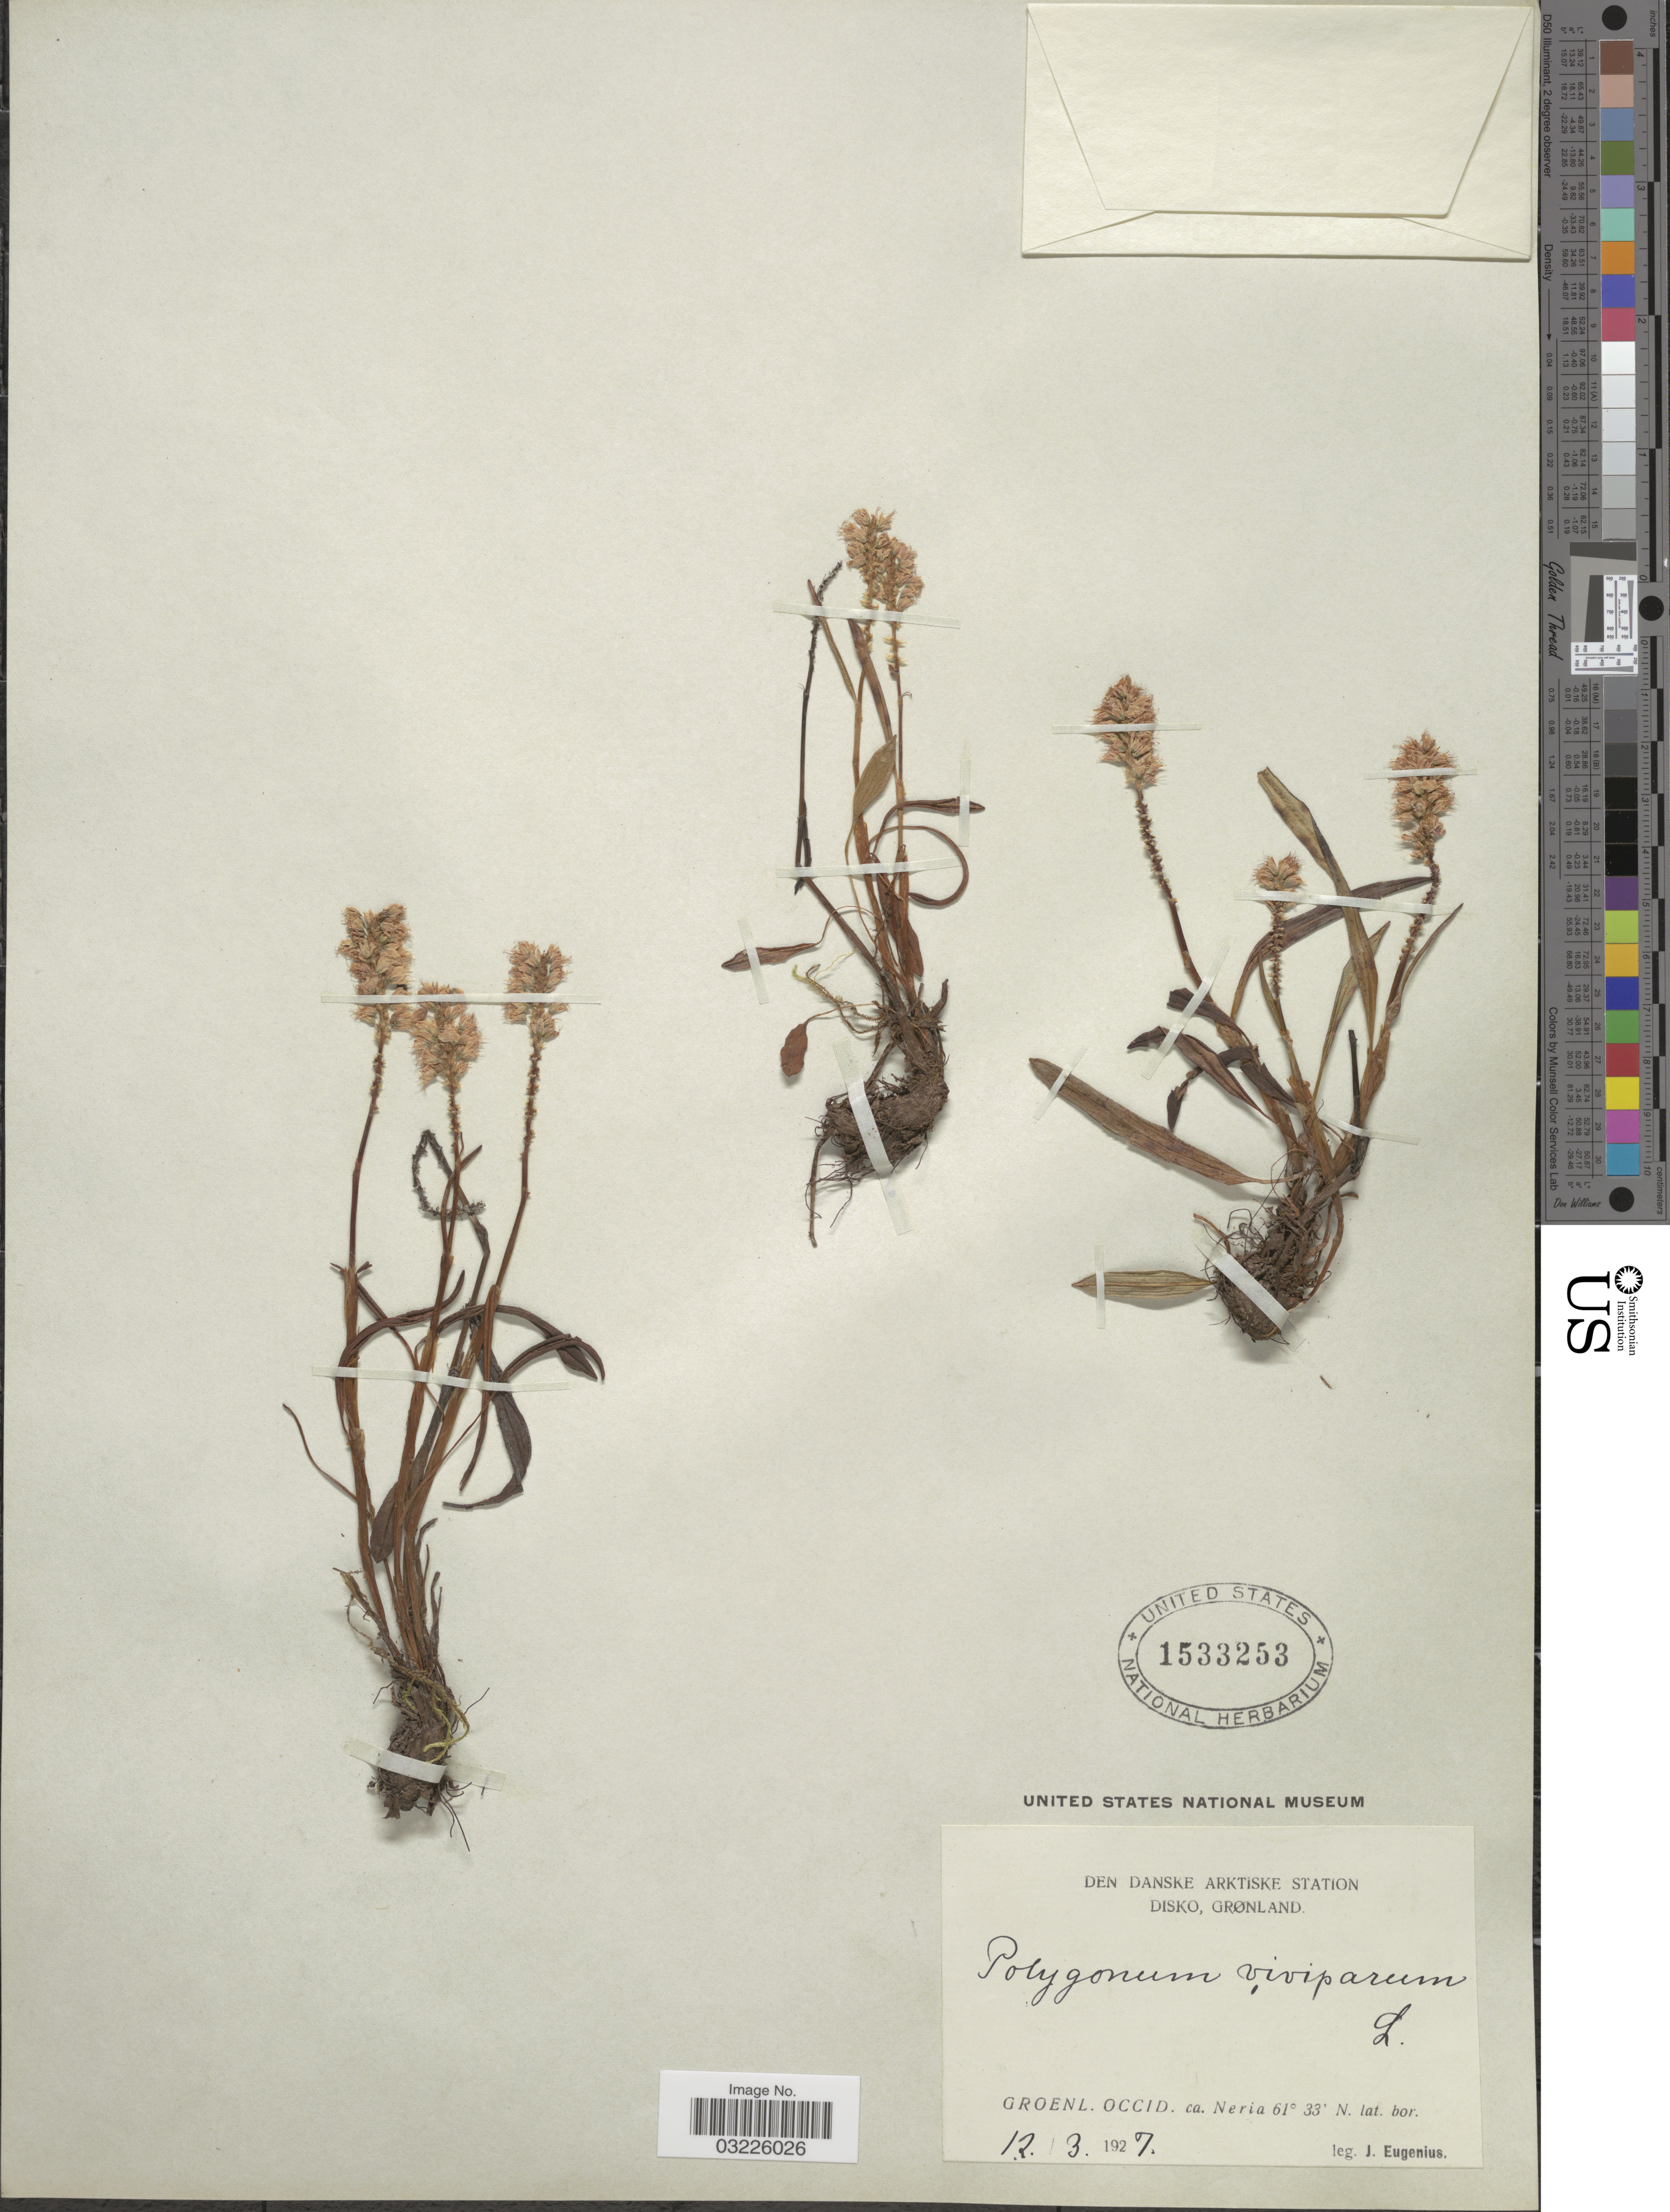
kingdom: Plantae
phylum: Tracheophyta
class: Magnoliopsida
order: Caryophyllales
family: Polygonaceae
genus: Bistorta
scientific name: Bistorta vivipara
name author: (L.) Delarbre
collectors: J. Eugenius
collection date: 1927-03-12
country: Greenland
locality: Den Danske Arktiske Station Disko. Groenl. Occid. ca. Neria.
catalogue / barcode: US 1533253